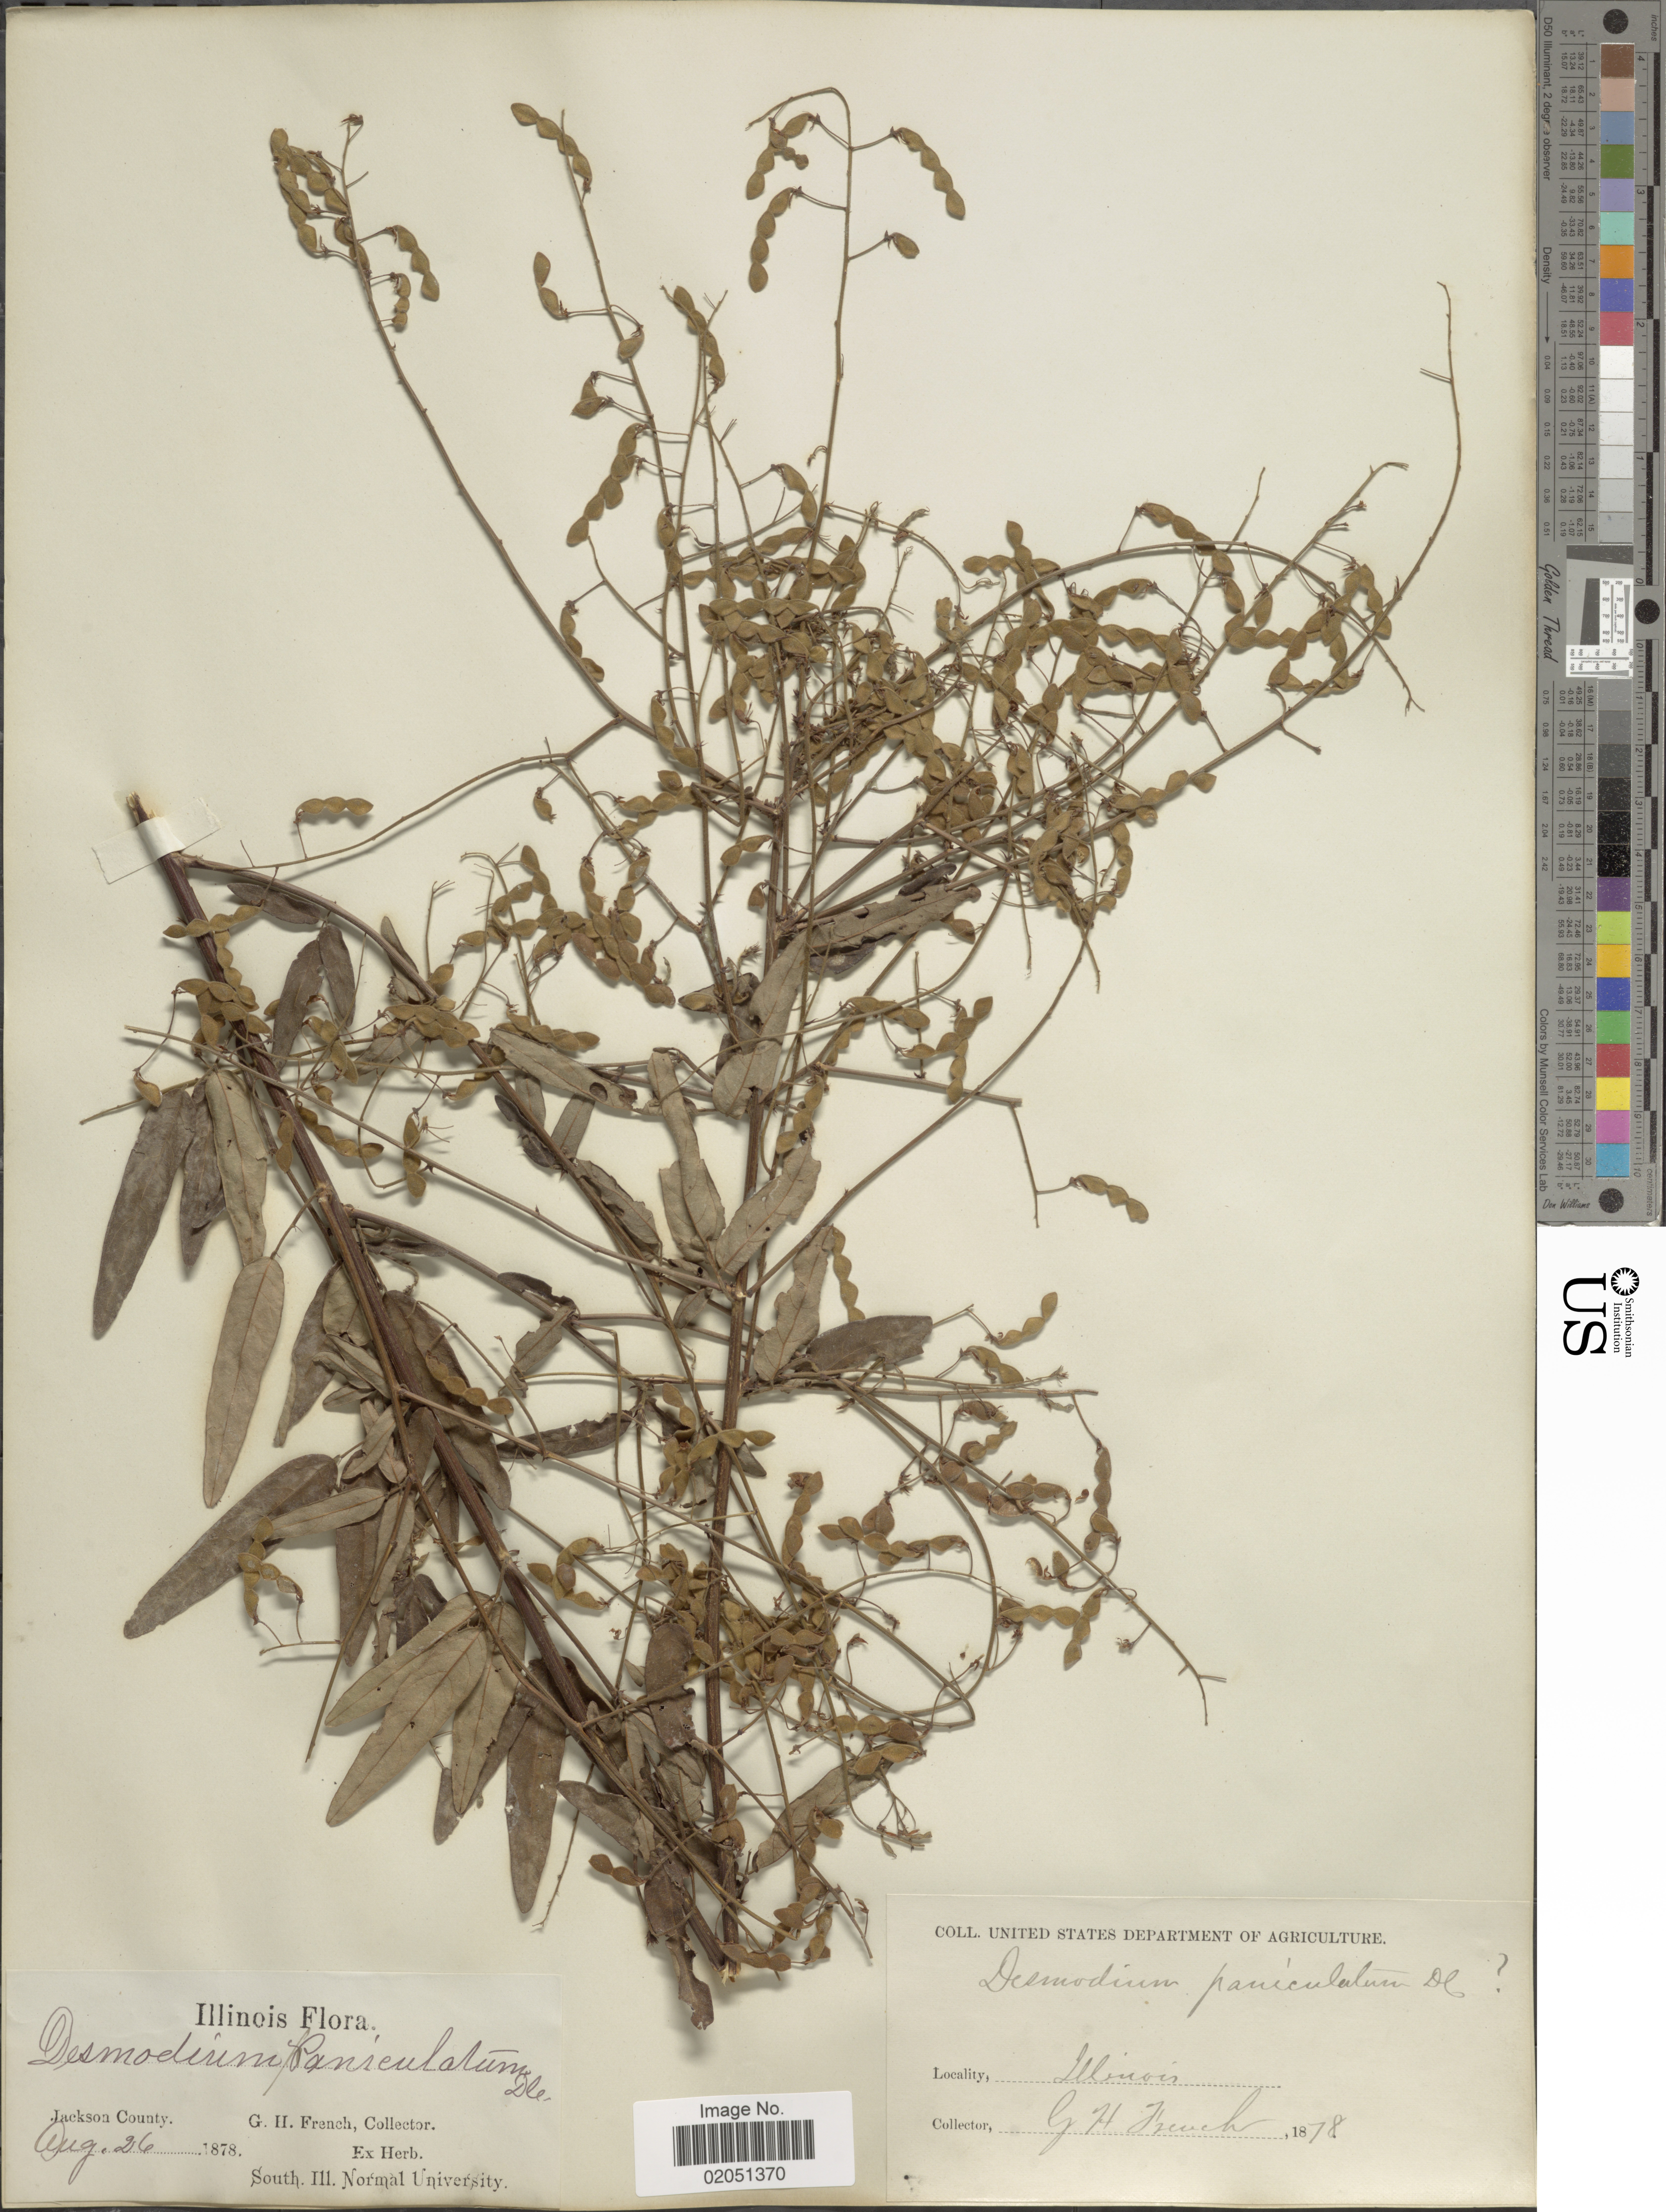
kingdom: Plantae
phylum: Tracheophyta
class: Magnoliopsida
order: Fabales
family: Fabaceae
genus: Desmodium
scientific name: Desmodium paniculatum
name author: (L.) DC.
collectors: G. H. French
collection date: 1878-08-26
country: United States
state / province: Illinois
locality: Jackson County.